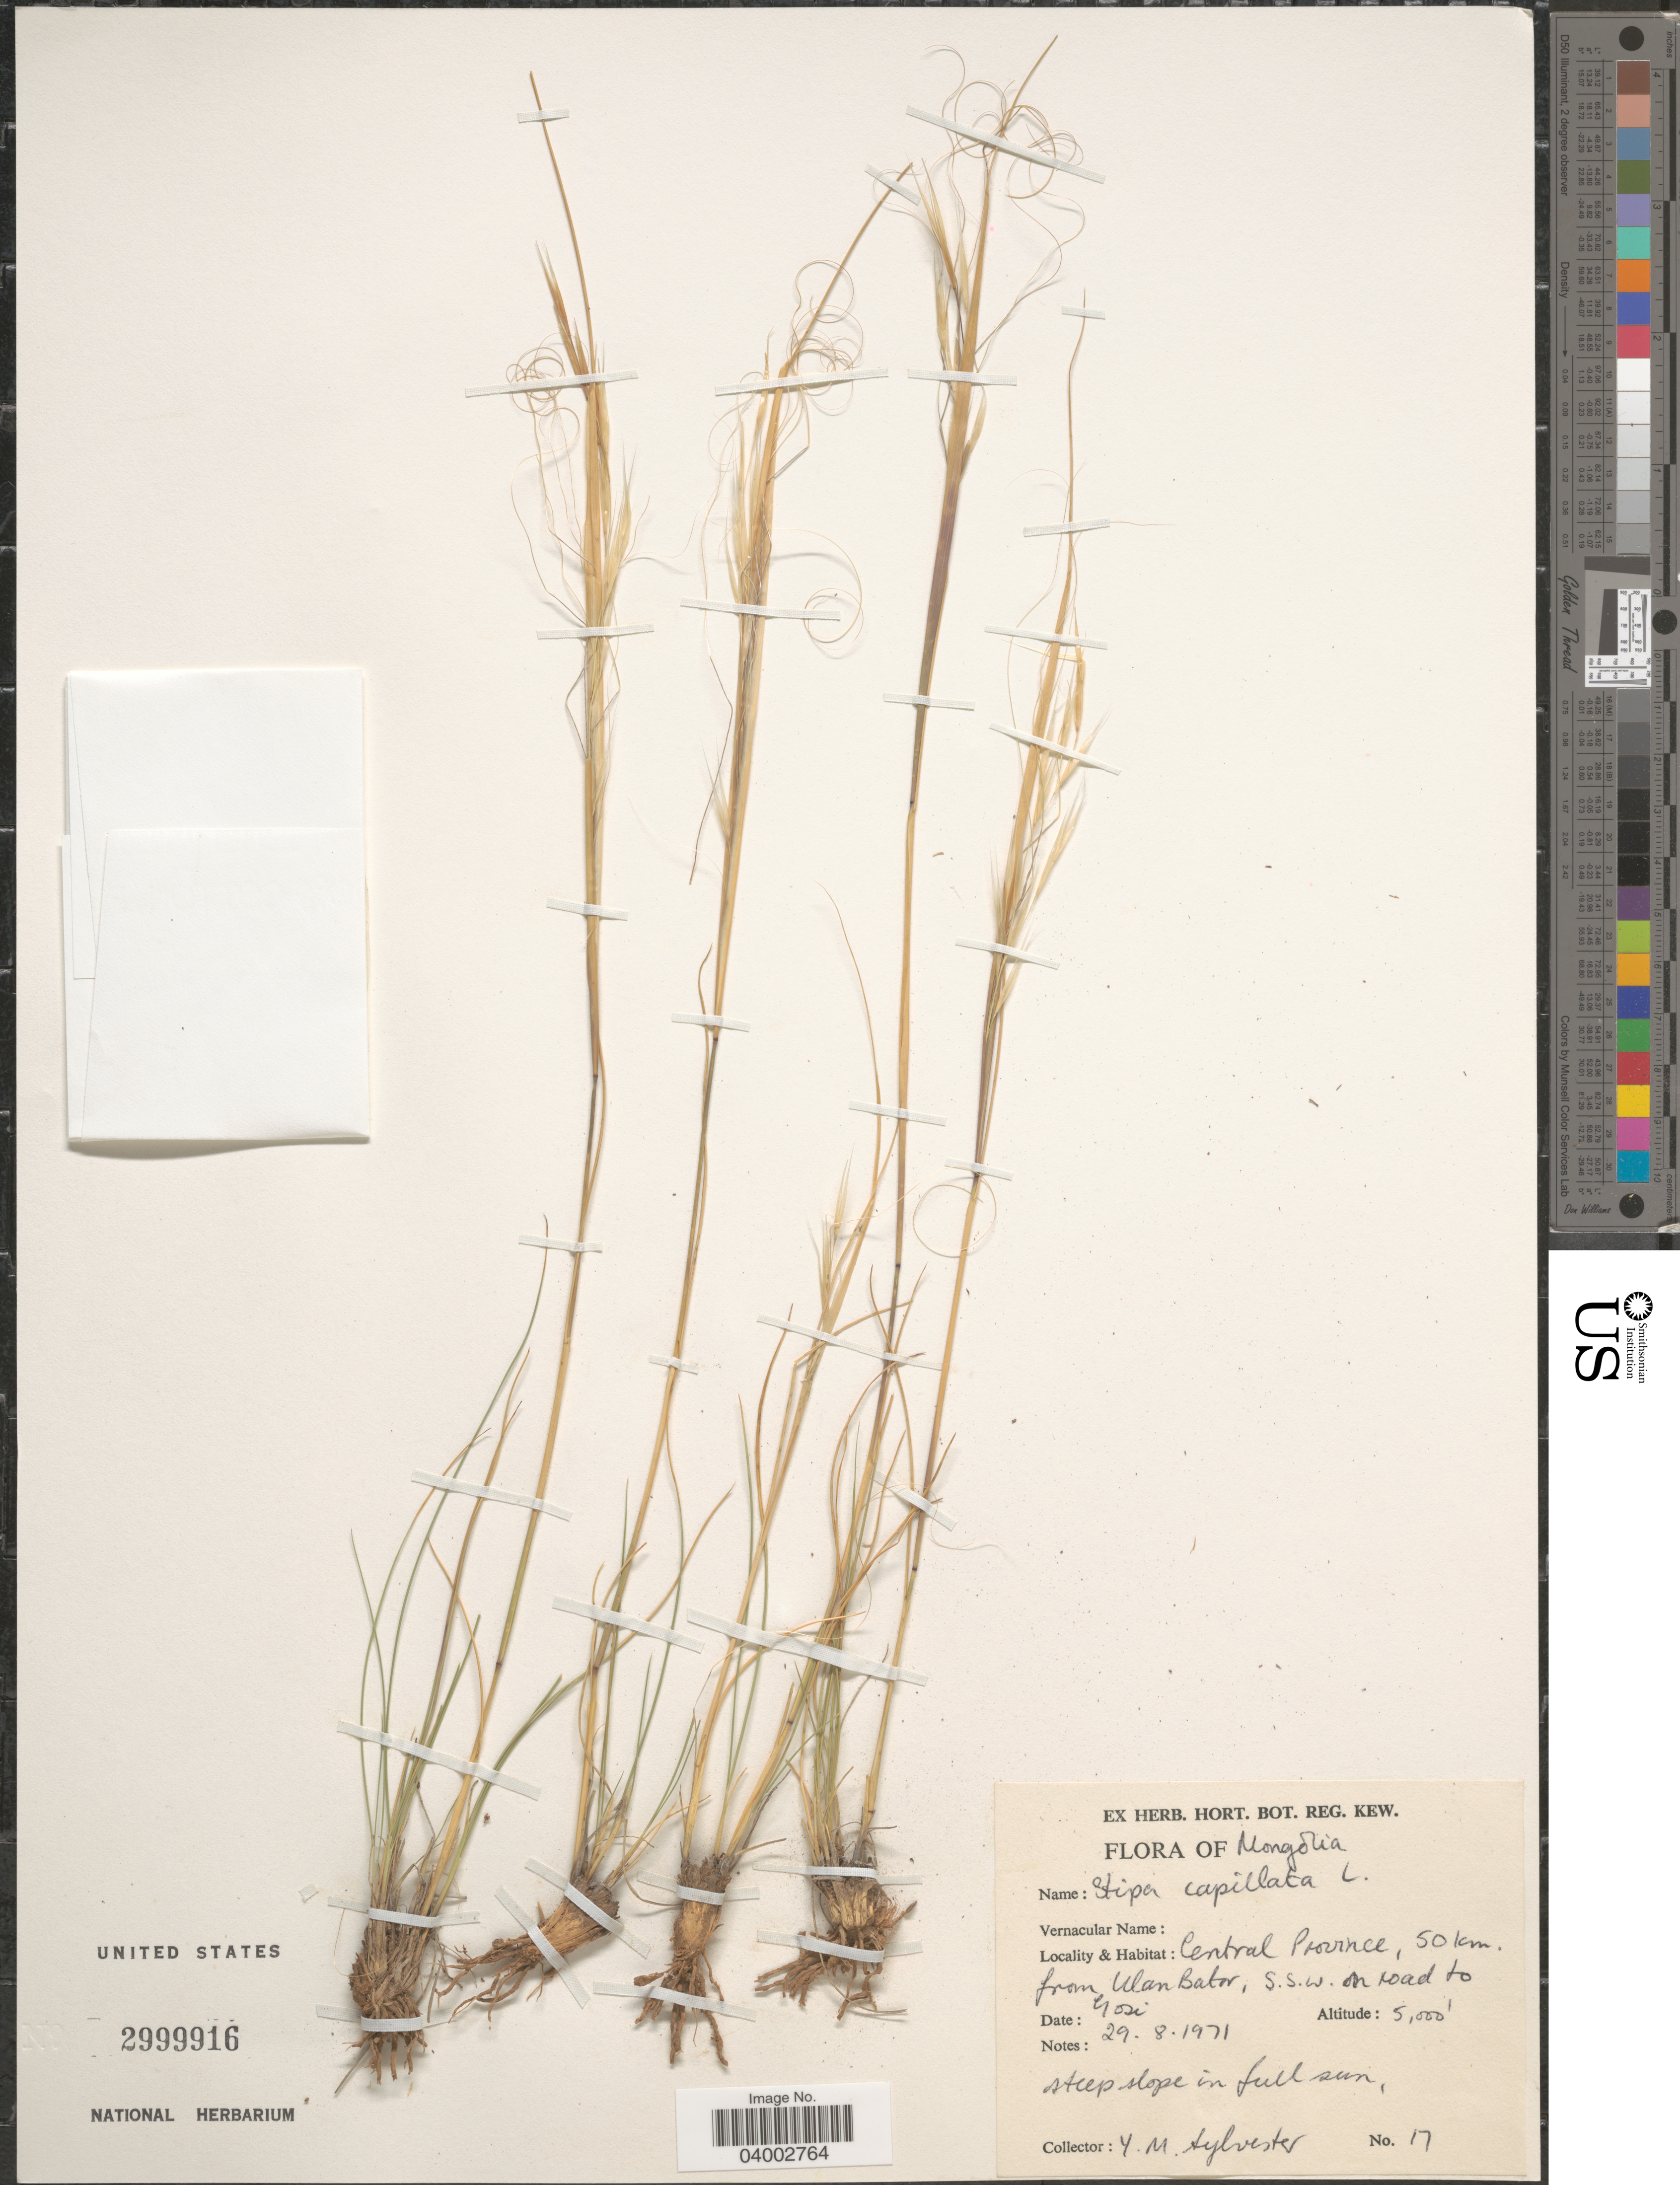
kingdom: Plantae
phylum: Tracheophyta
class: Liliopsida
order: Poales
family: Poaceae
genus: Stipa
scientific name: Stipa capillata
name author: L.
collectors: Y. Sylvester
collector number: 17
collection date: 1971-08-29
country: Mongolia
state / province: Ulanbaatar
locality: Central Province, 50 km. from Ulan Batar, S.S.W. on road to Yosi. [interpreted]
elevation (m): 1524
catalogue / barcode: US 2999916